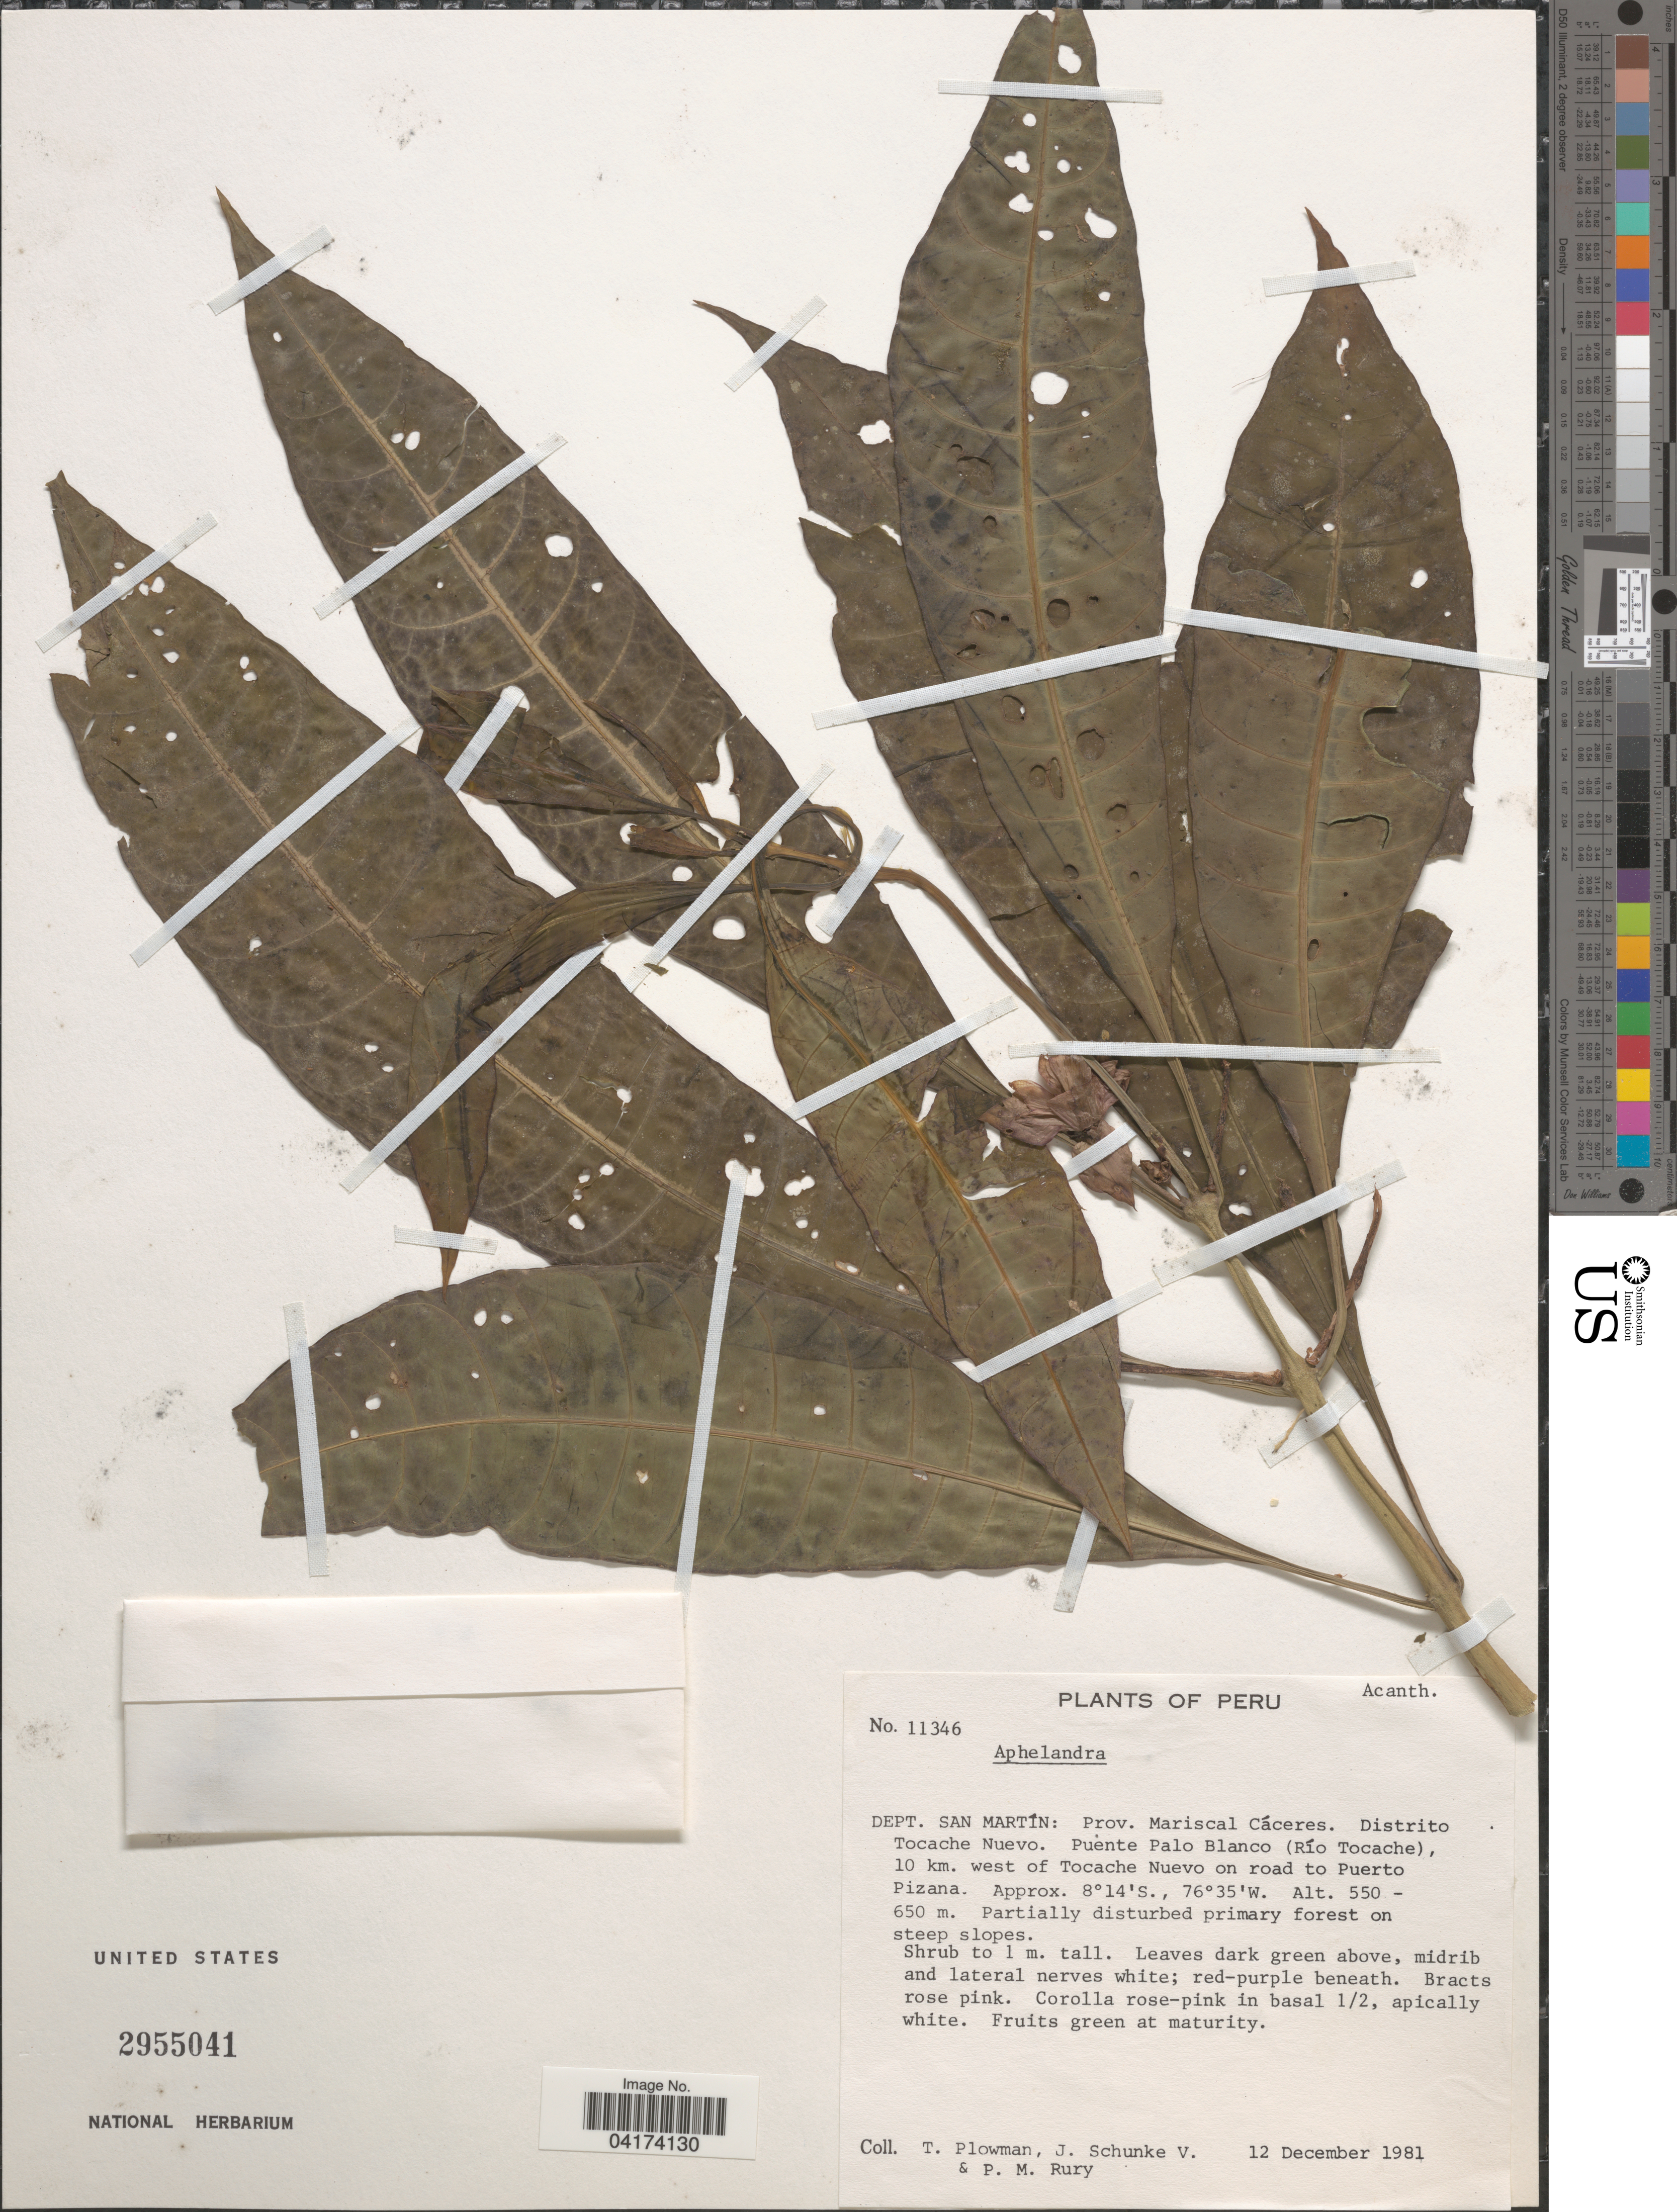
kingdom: Plantae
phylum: Tracheophyta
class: Magnoliopsida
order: Lamiales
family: Acanthaceae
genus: Aphelandra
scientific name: Aphelandra sp.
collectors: T. Plowman, J. Schunke Vigo & P. M. Rury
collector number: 11346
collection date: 1981-12-12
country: Peru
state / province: San Martin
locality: Dept. San Martín: Prov. Mariscal Cáceres. Distrito Tocache Nuevo. Puente Palo Blanco (Río Tocache), 10 km. west of Tocache Nuevo on road to Puerto Pizana.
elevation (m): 550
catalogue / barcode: US 2955041